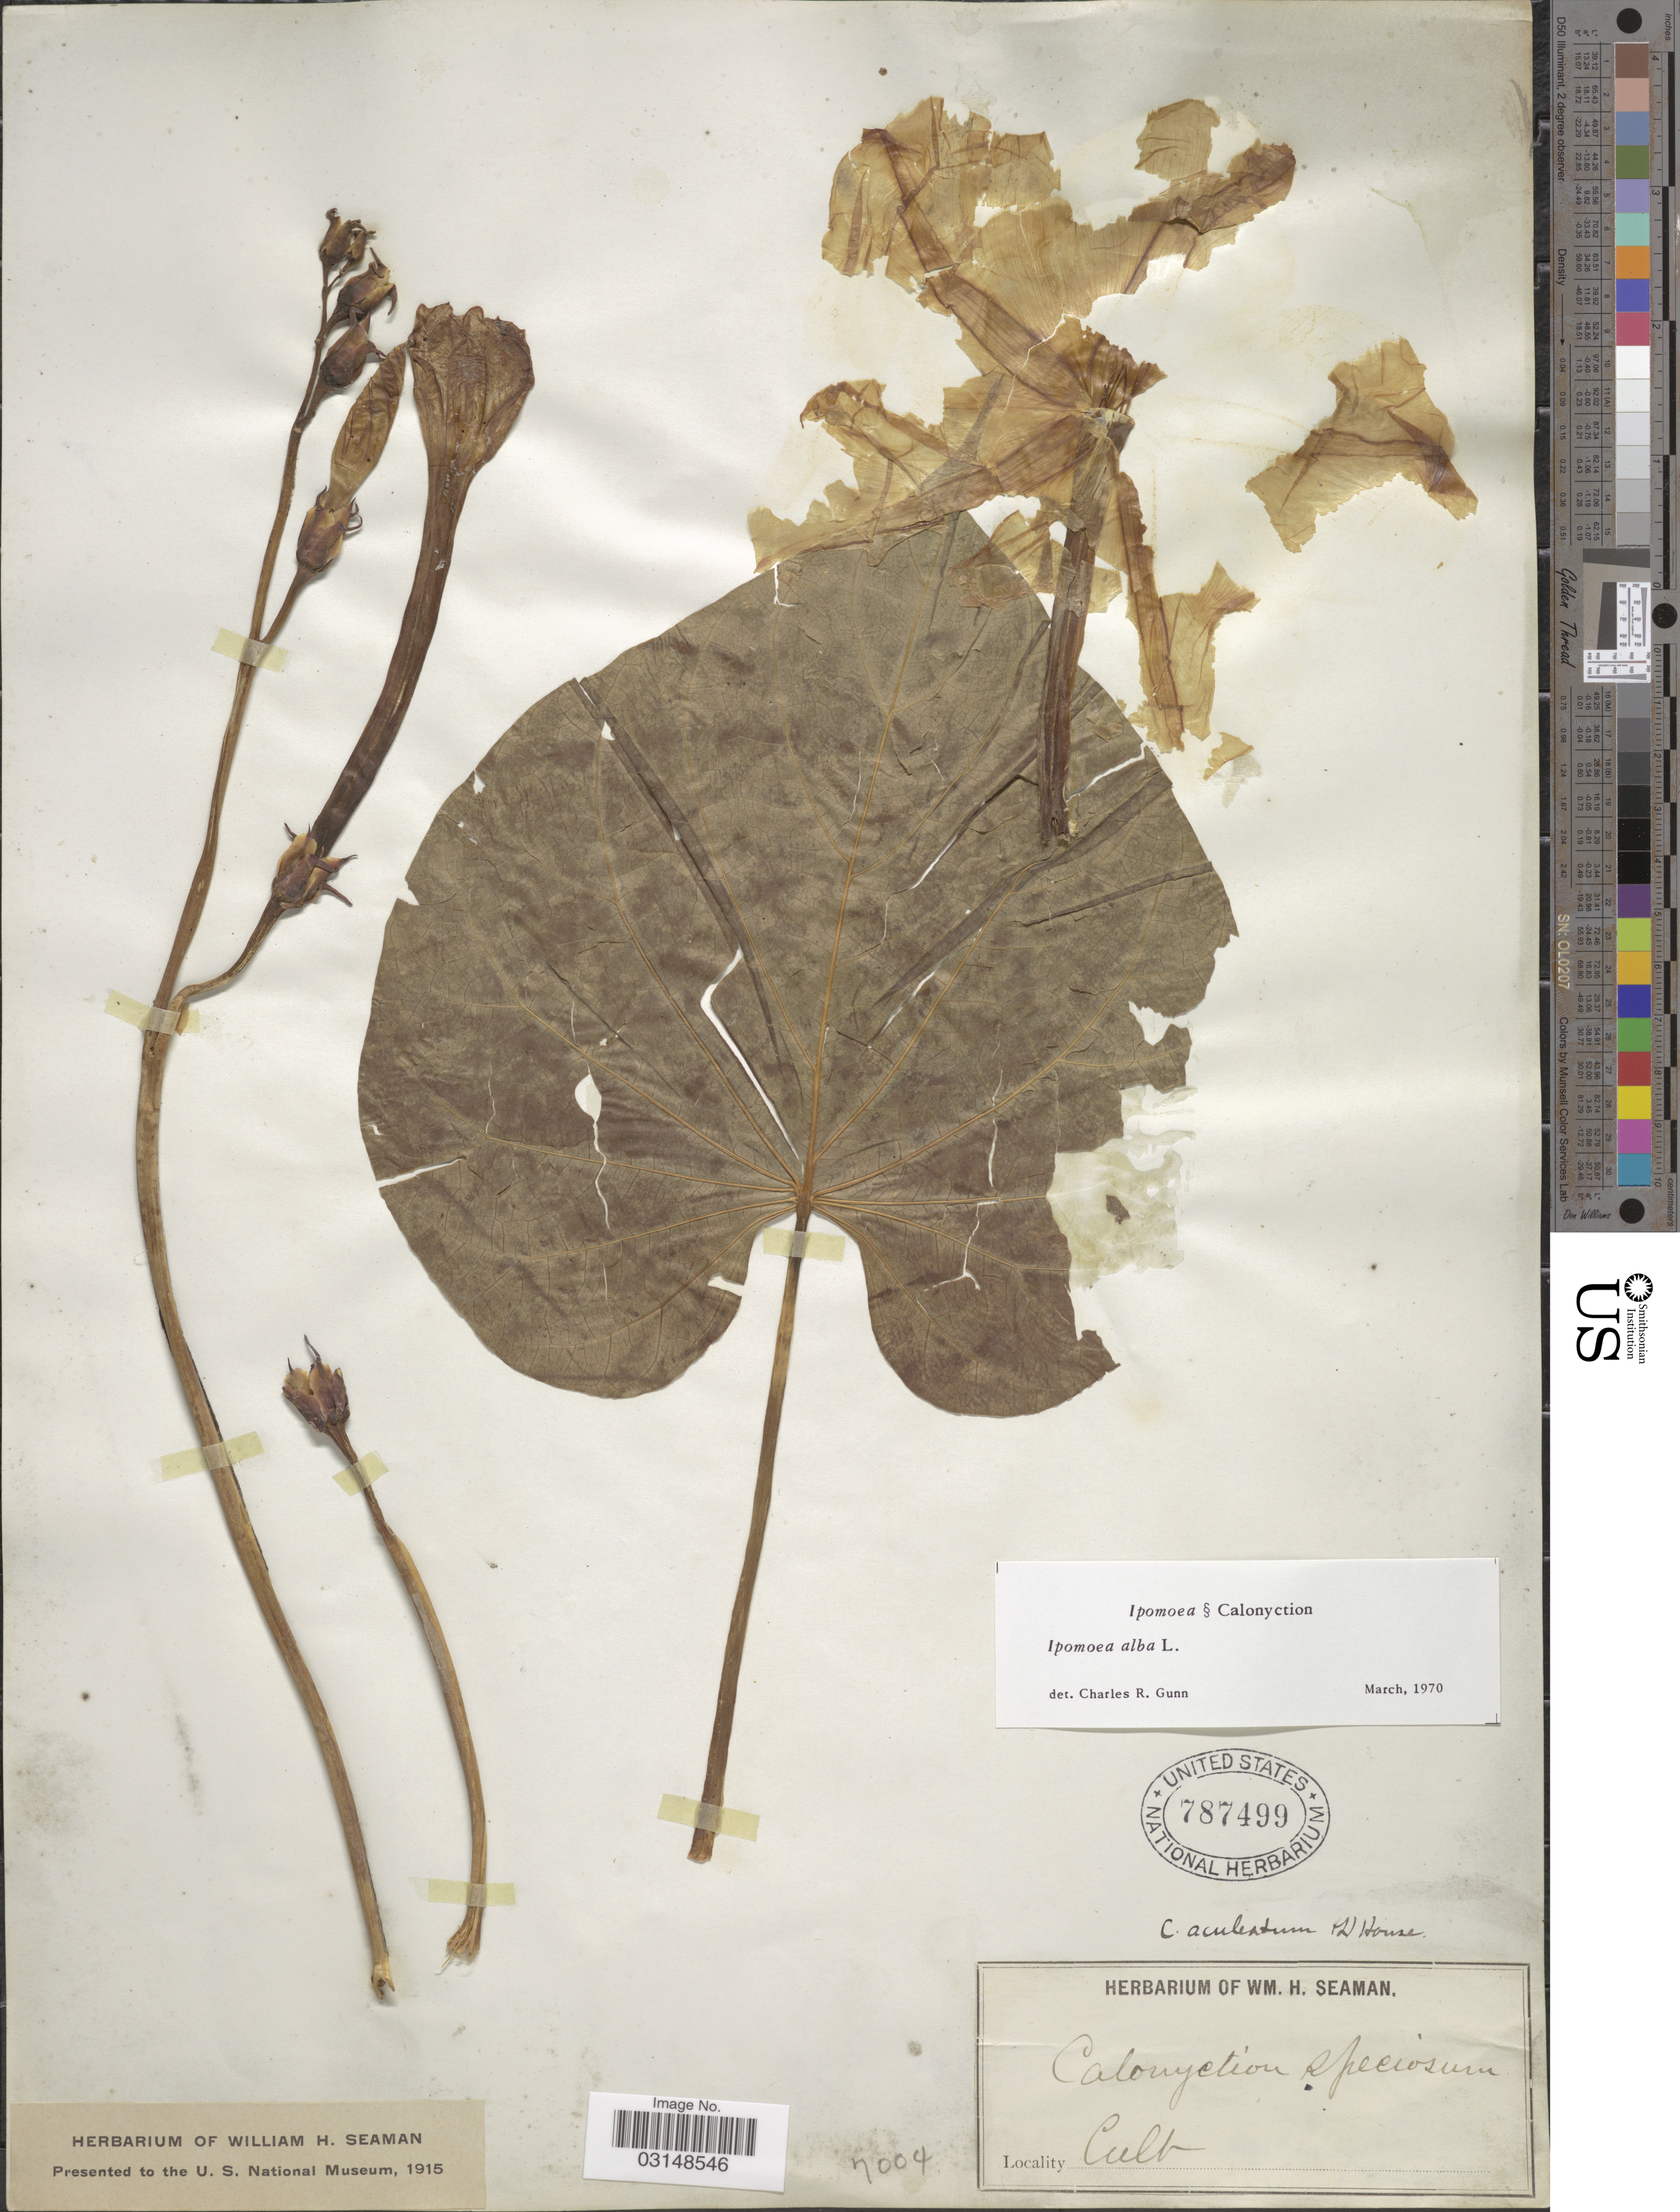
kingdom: Plantae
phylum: Tracheophyta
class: Magnoliopsida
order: Solanales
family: Convolvulaceae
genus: Ipomoea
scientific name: Ipomoea alba L.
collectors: Ex herb. W. H. Seaman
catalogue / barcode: US 787499